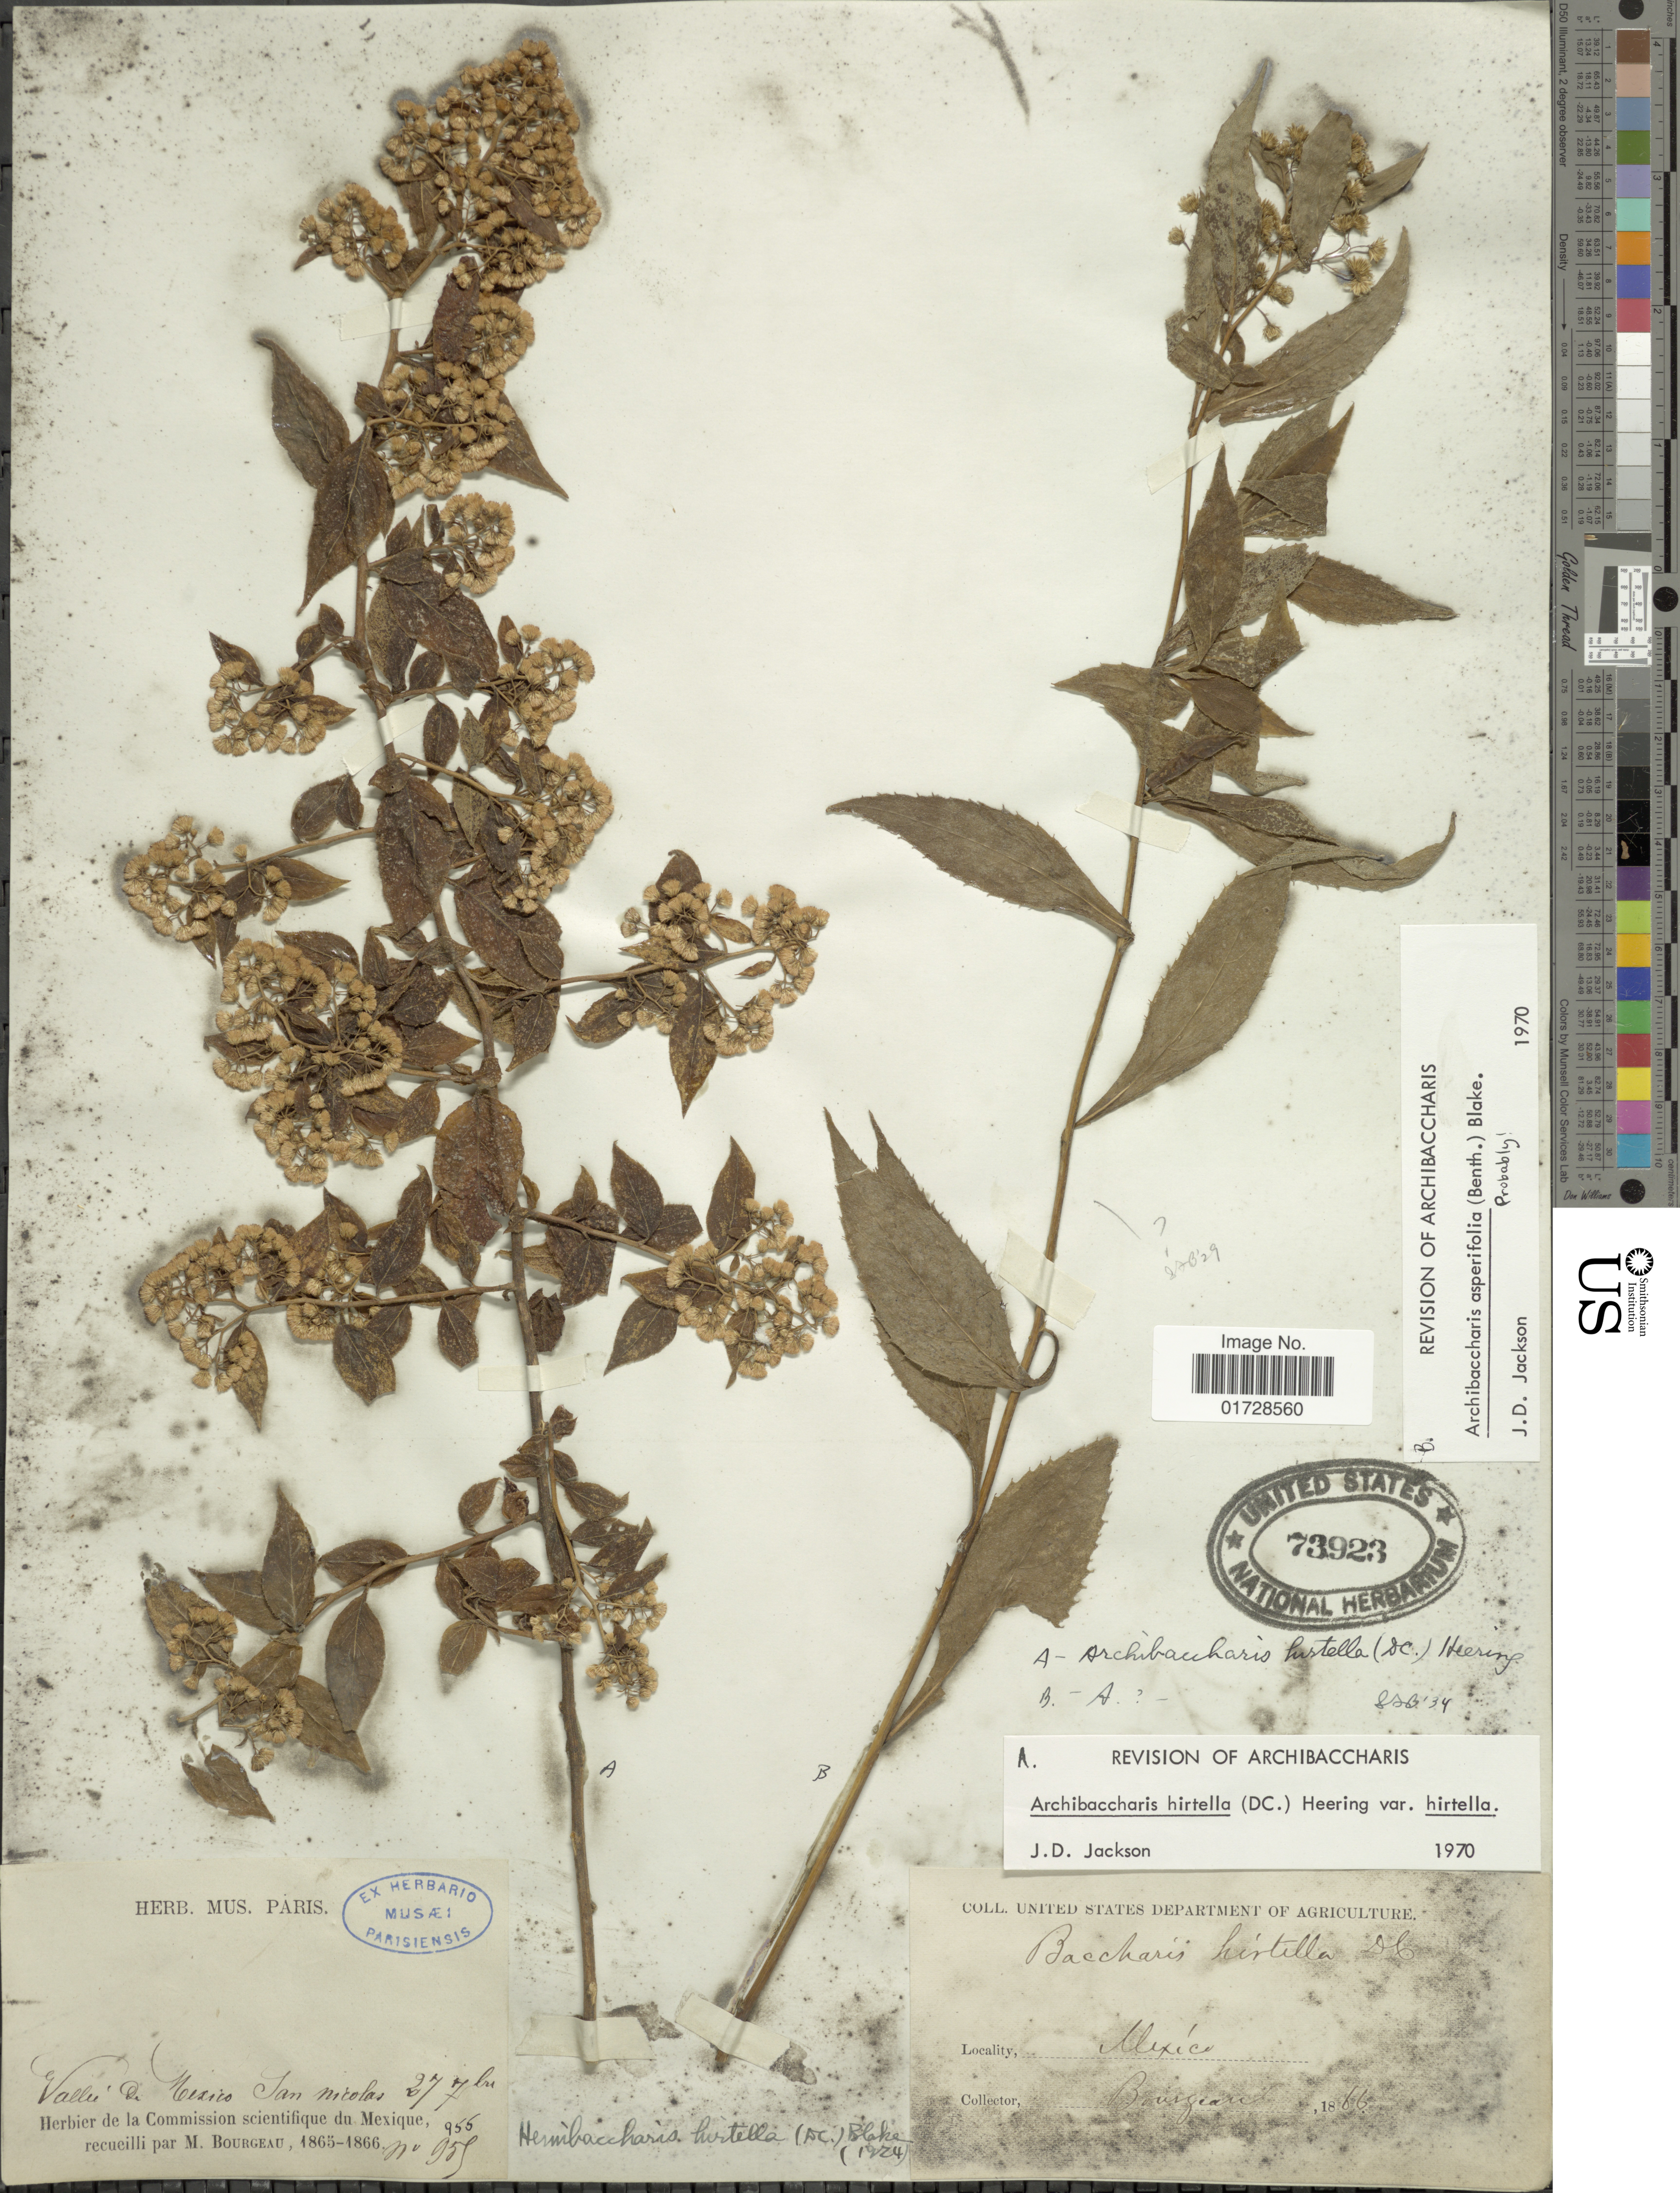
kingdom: Plantae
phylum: Tracheophyta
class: Magnoliopsida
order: Asterales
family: Asteraceae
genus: Archibaccharis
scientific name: Archibaccharis hirtella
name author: (DC.) Heering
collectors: M. Bourgeau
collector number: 955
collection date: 1865/1866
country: Mexico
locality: Vallee de Mexico, San Nicolas 277 km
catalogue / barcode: US 73923